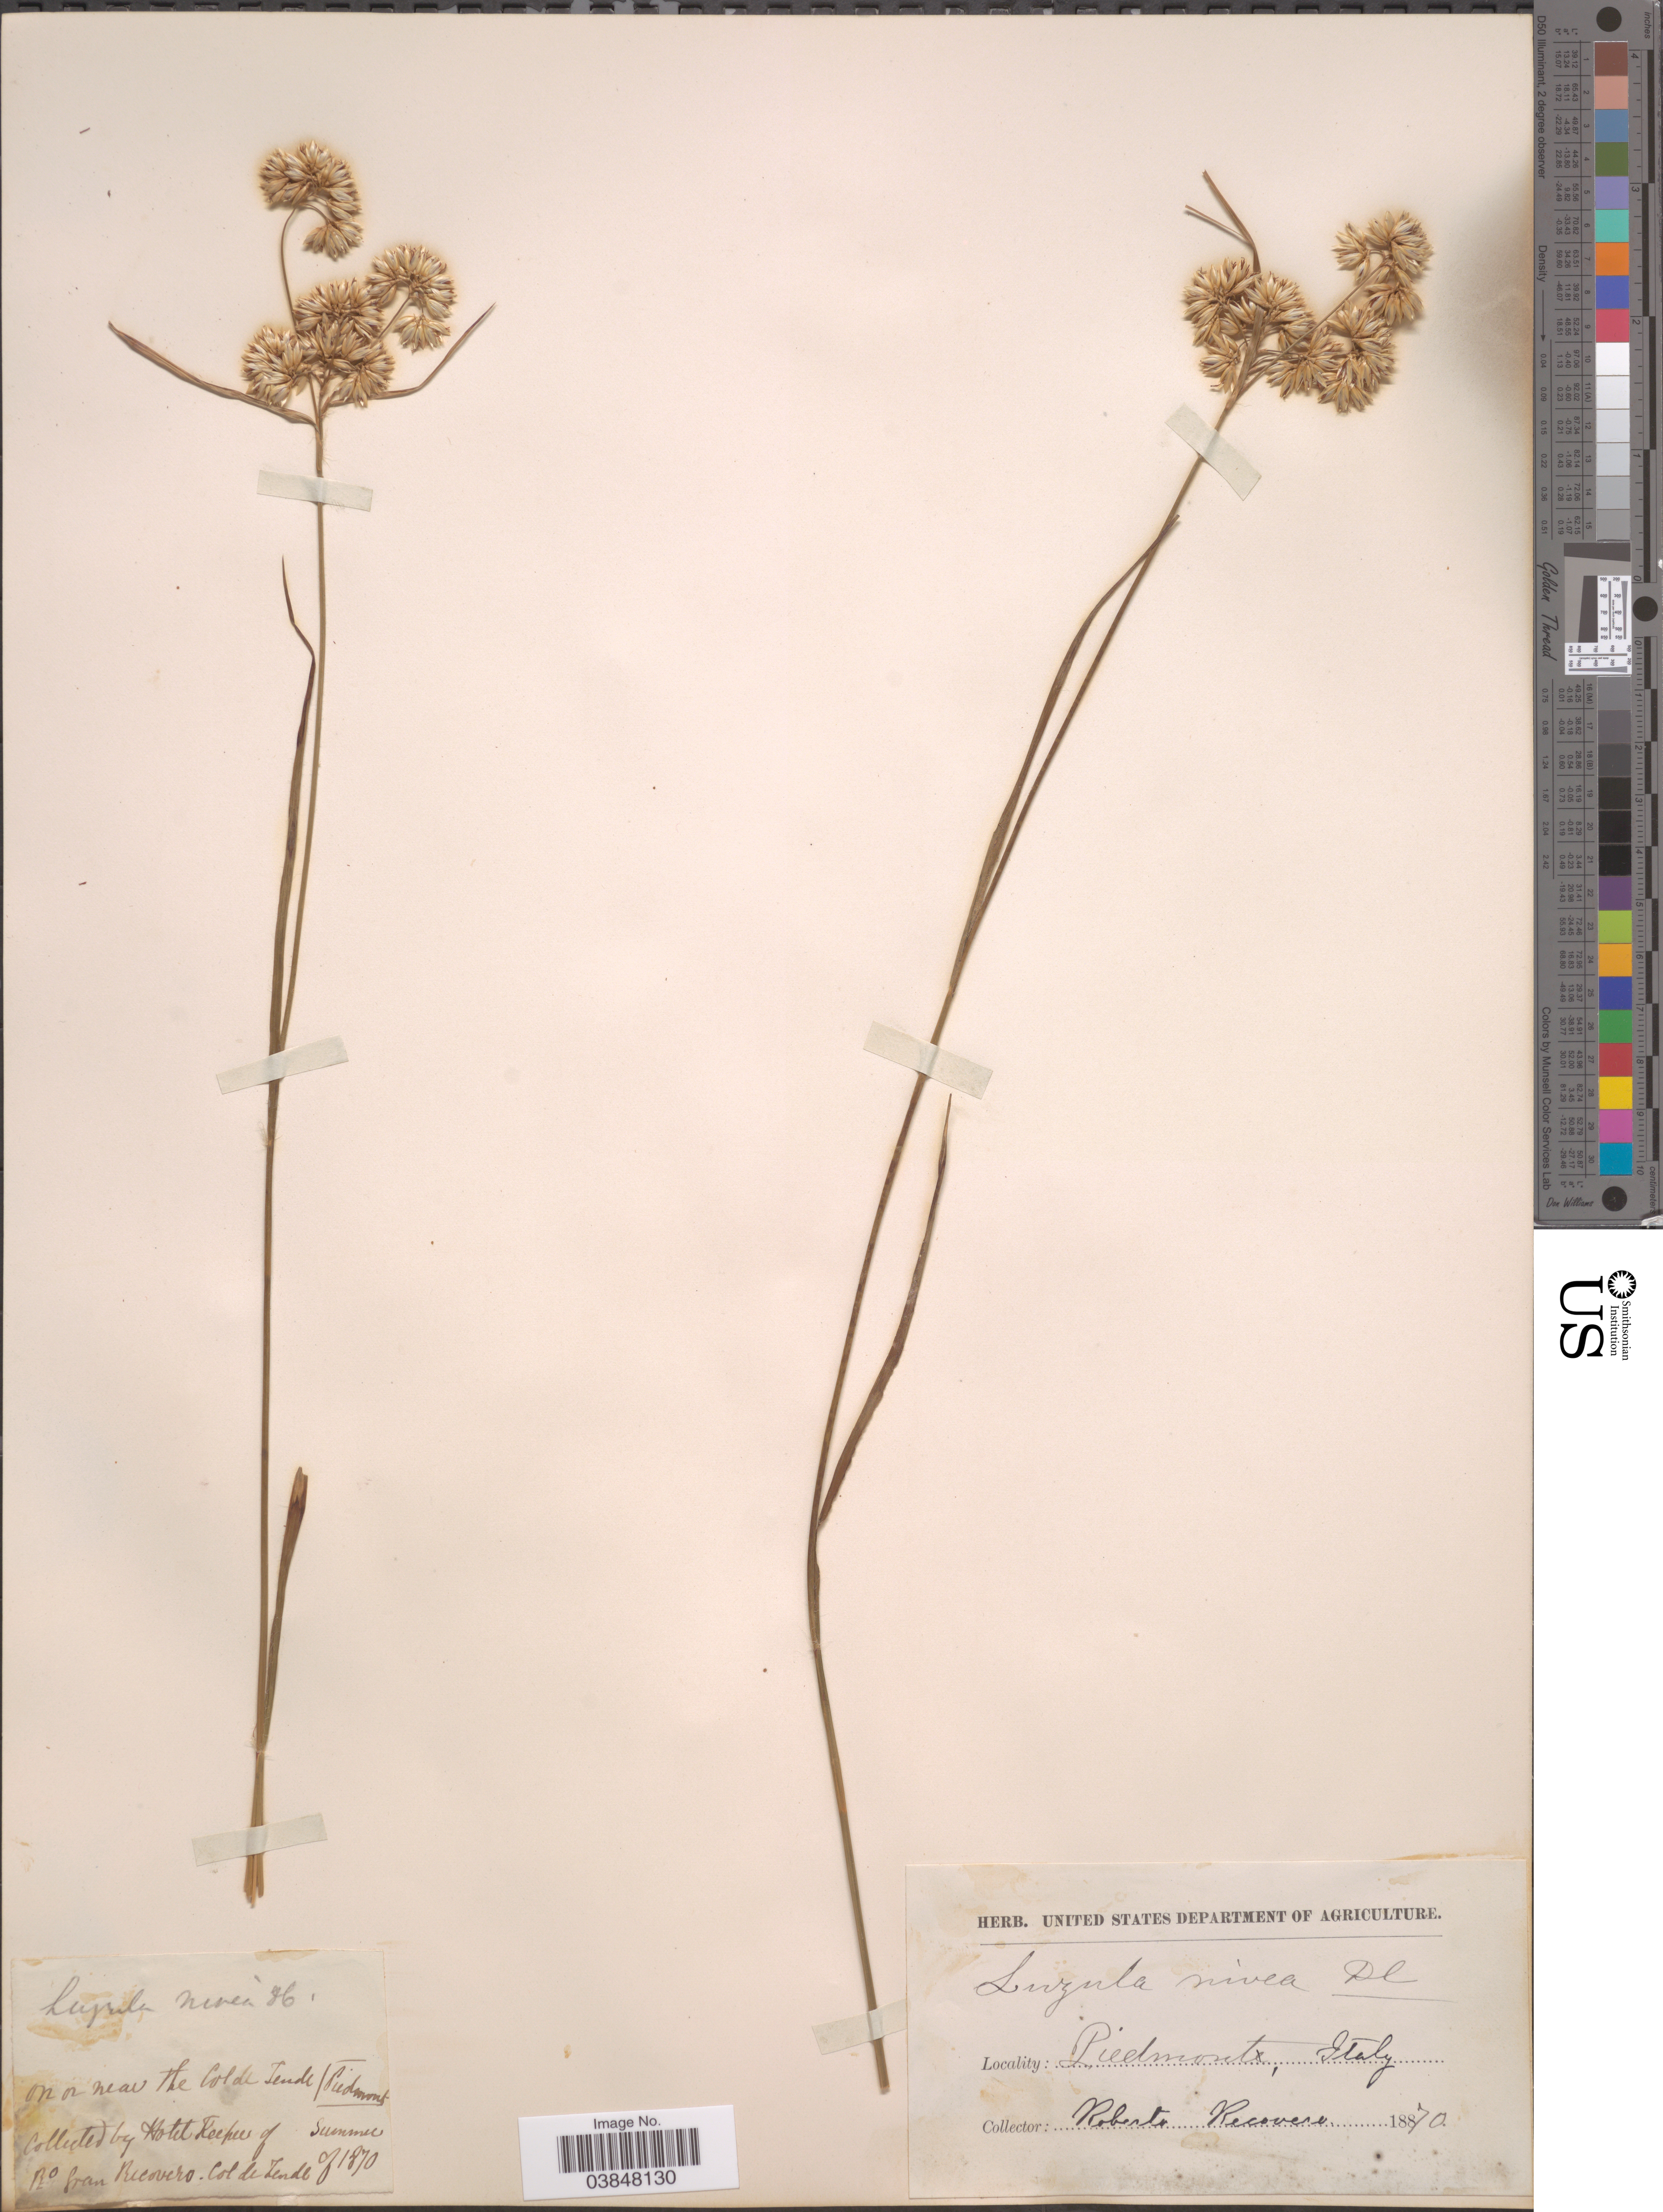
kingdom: Plantae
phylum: Tracheophyta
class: Liliopsida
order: Poales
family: Juncaceae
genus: Luzula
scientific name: Luzula nivea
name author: (L.) DC.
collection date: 1870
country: Italy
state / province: Piedmont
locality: On or near the Col de Tende (Piedmont).